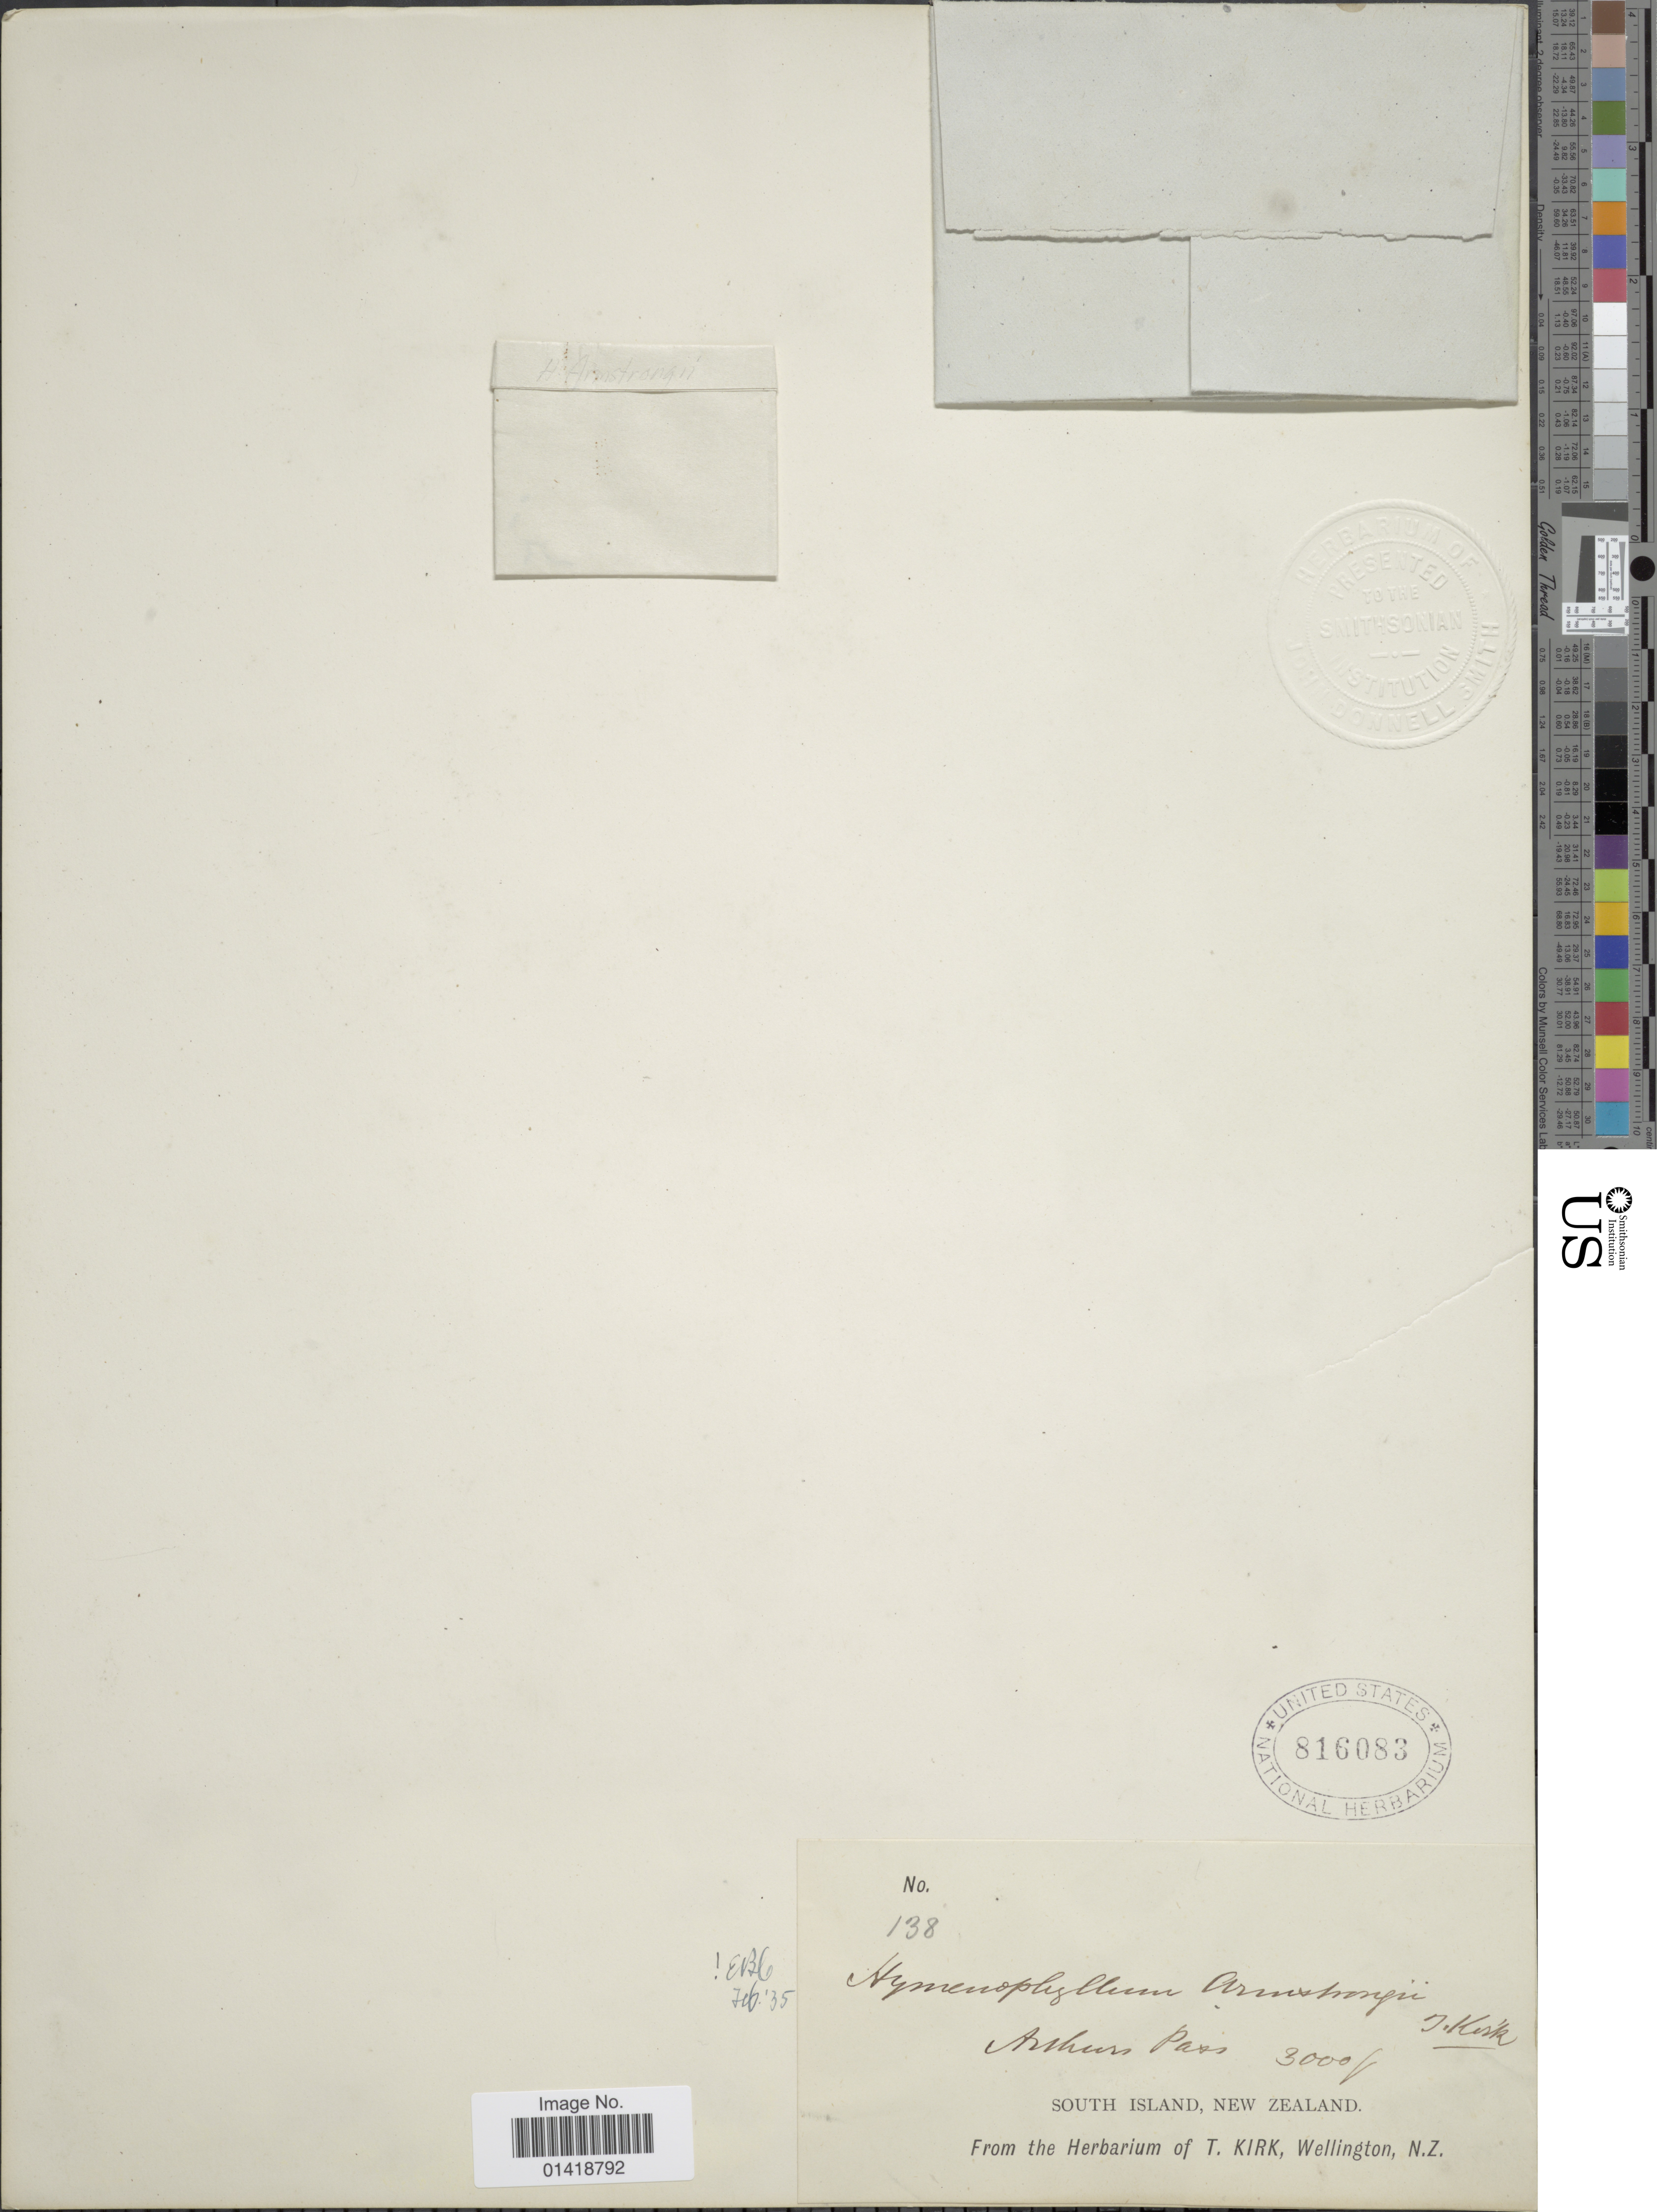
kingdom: Plantae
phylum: Tracheophyta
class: Polypodiopsida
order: Hymenophyllales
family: Hymenophyllaceae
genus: Hymenophyllum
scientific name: Hymenophyllum armstrongii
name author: (Baker) Kuhn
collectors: ex herb. T. Kirk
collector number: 138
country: New Zealand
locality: South Island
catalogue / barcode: US 816083